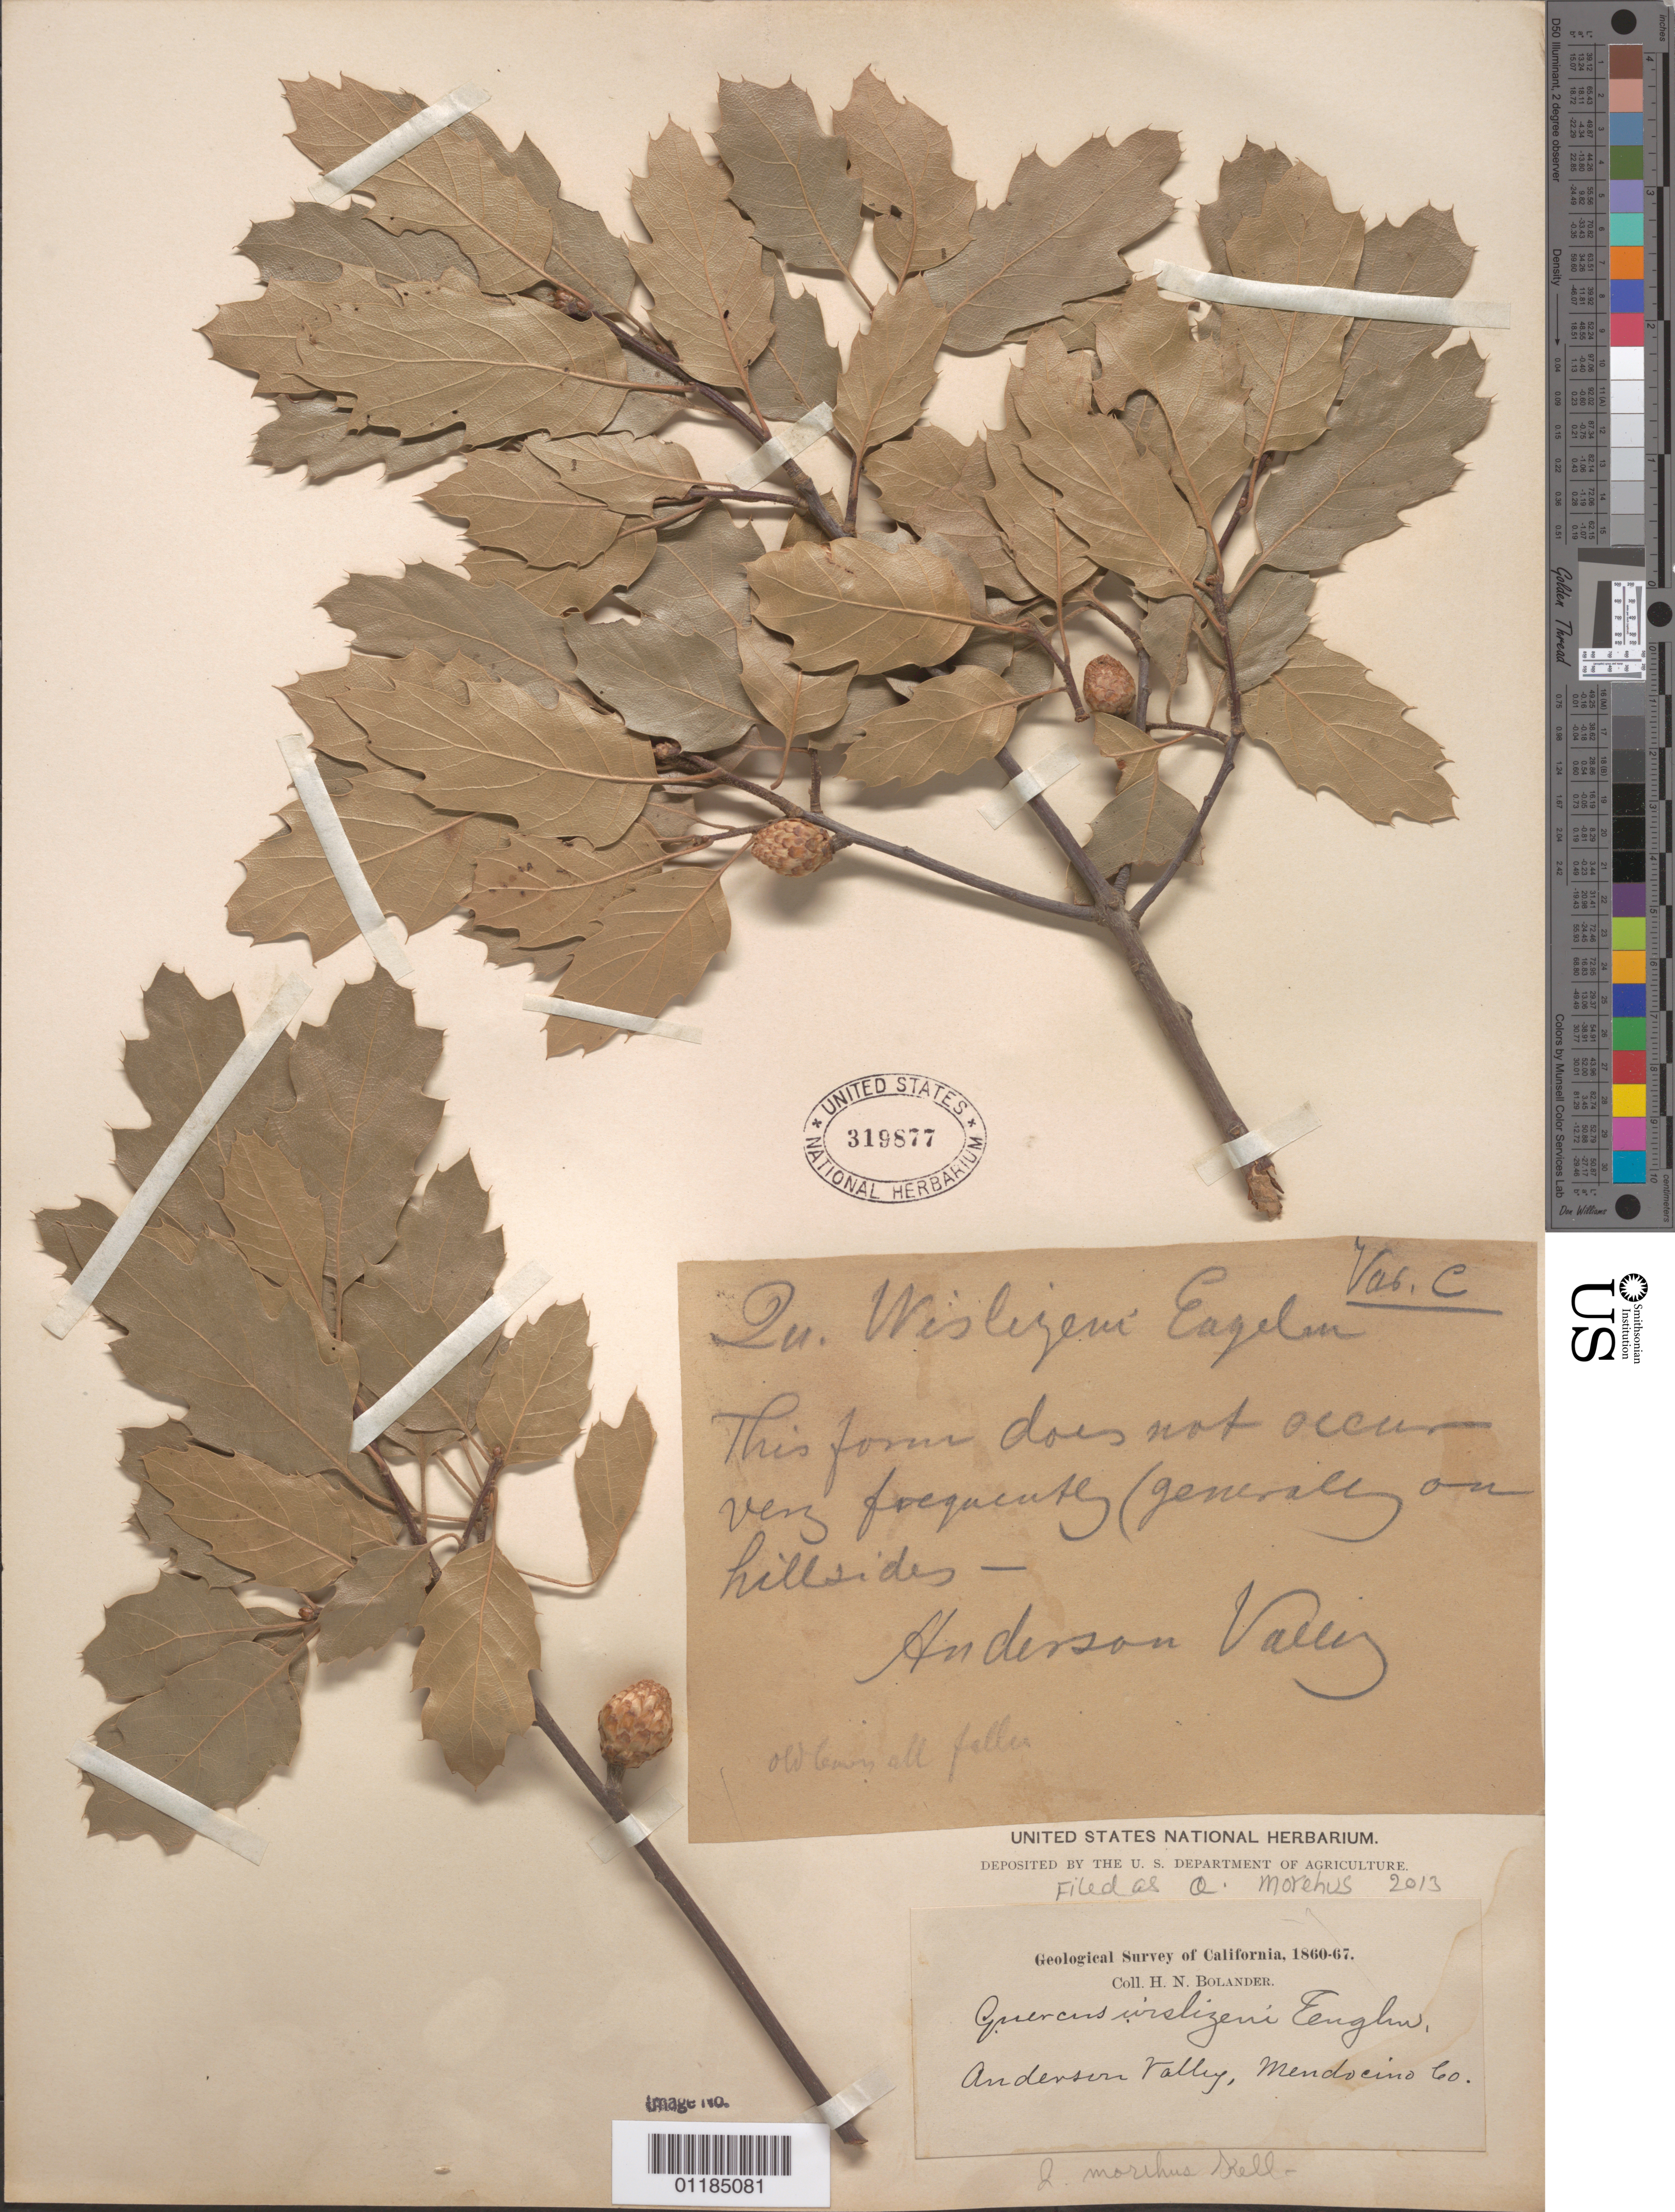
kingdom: Plantae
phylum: Tracheophyta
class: Magnoliopsida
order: Fagales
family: Fagaceae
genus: Quercus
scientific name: Quercus wislizeni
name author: A. DC.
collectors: H. Bolander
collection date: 1860/1867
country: United States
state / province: California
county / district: Mendocino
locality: Anderson Valley.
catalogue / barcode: US 319877